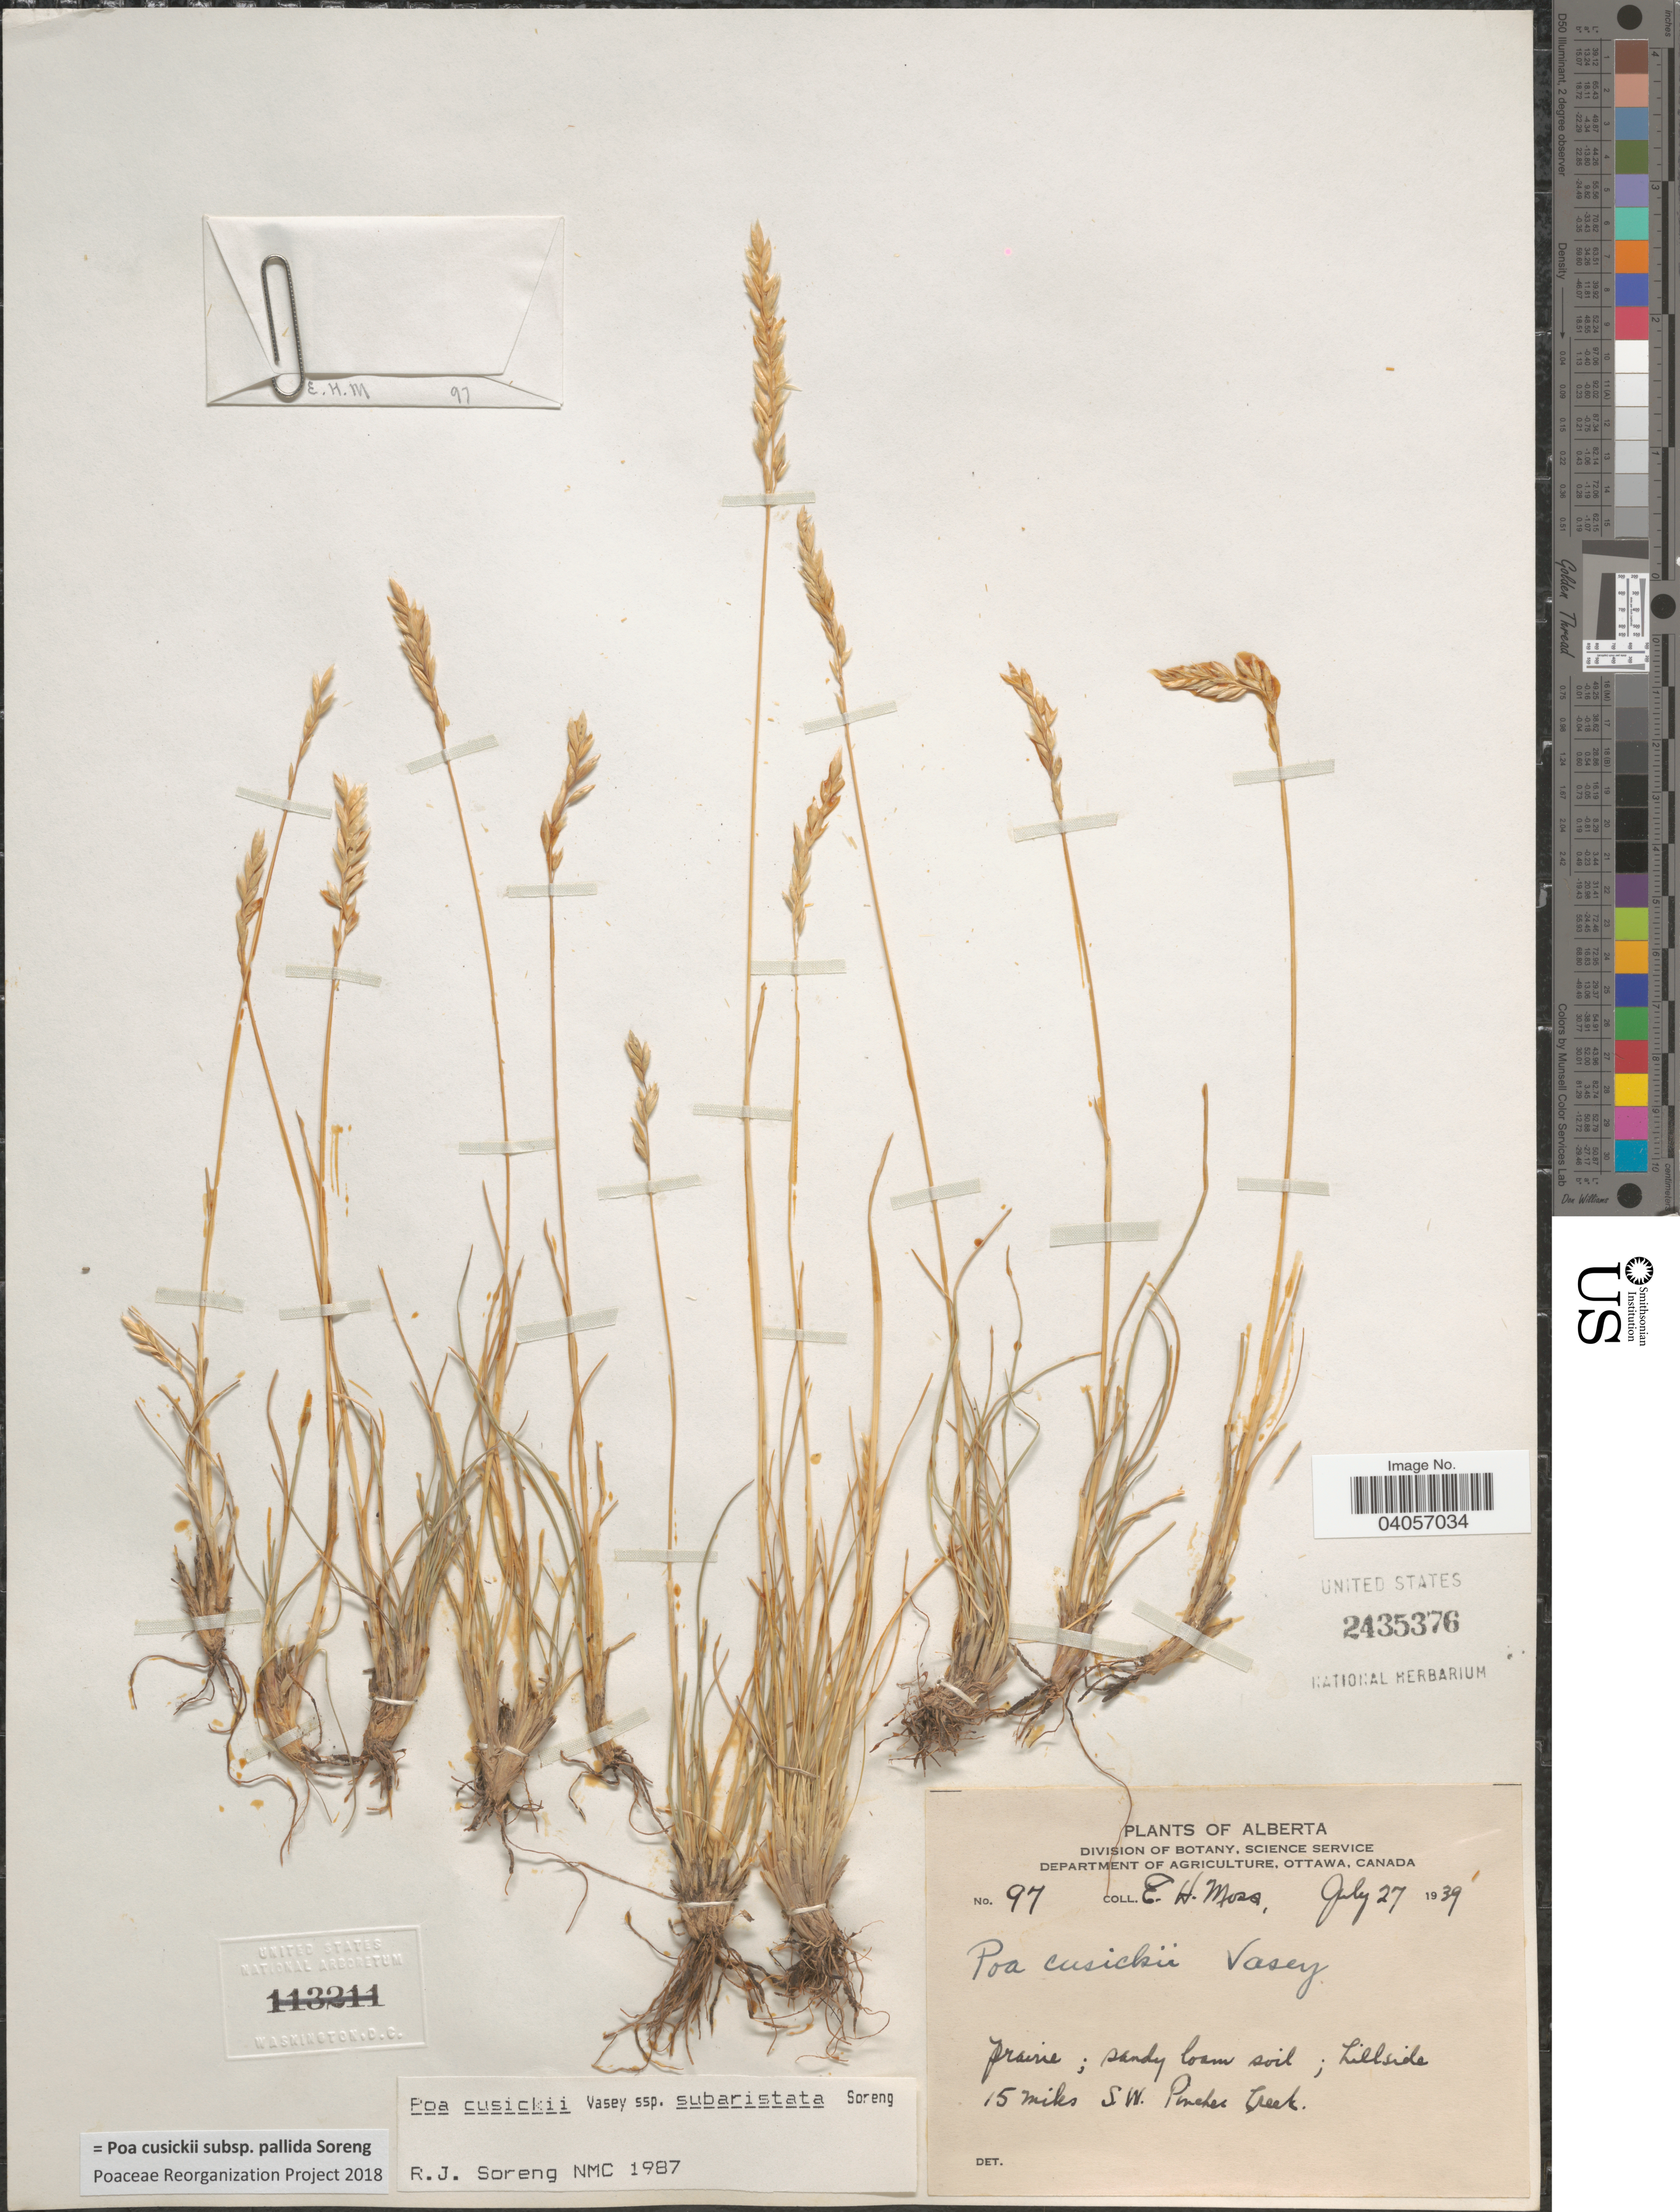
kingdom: Plantae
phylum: Tracheophyta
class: Liliopsida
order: Poales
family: Poaceae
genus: Poa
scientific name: Poa cusickii subsp. pallida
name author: Soreng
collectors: E. Moss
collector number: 97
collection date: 1939-07-27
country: Canada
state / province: Alberta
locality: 15 miles S.W. Pincher Creek.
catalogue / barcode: US 2435376